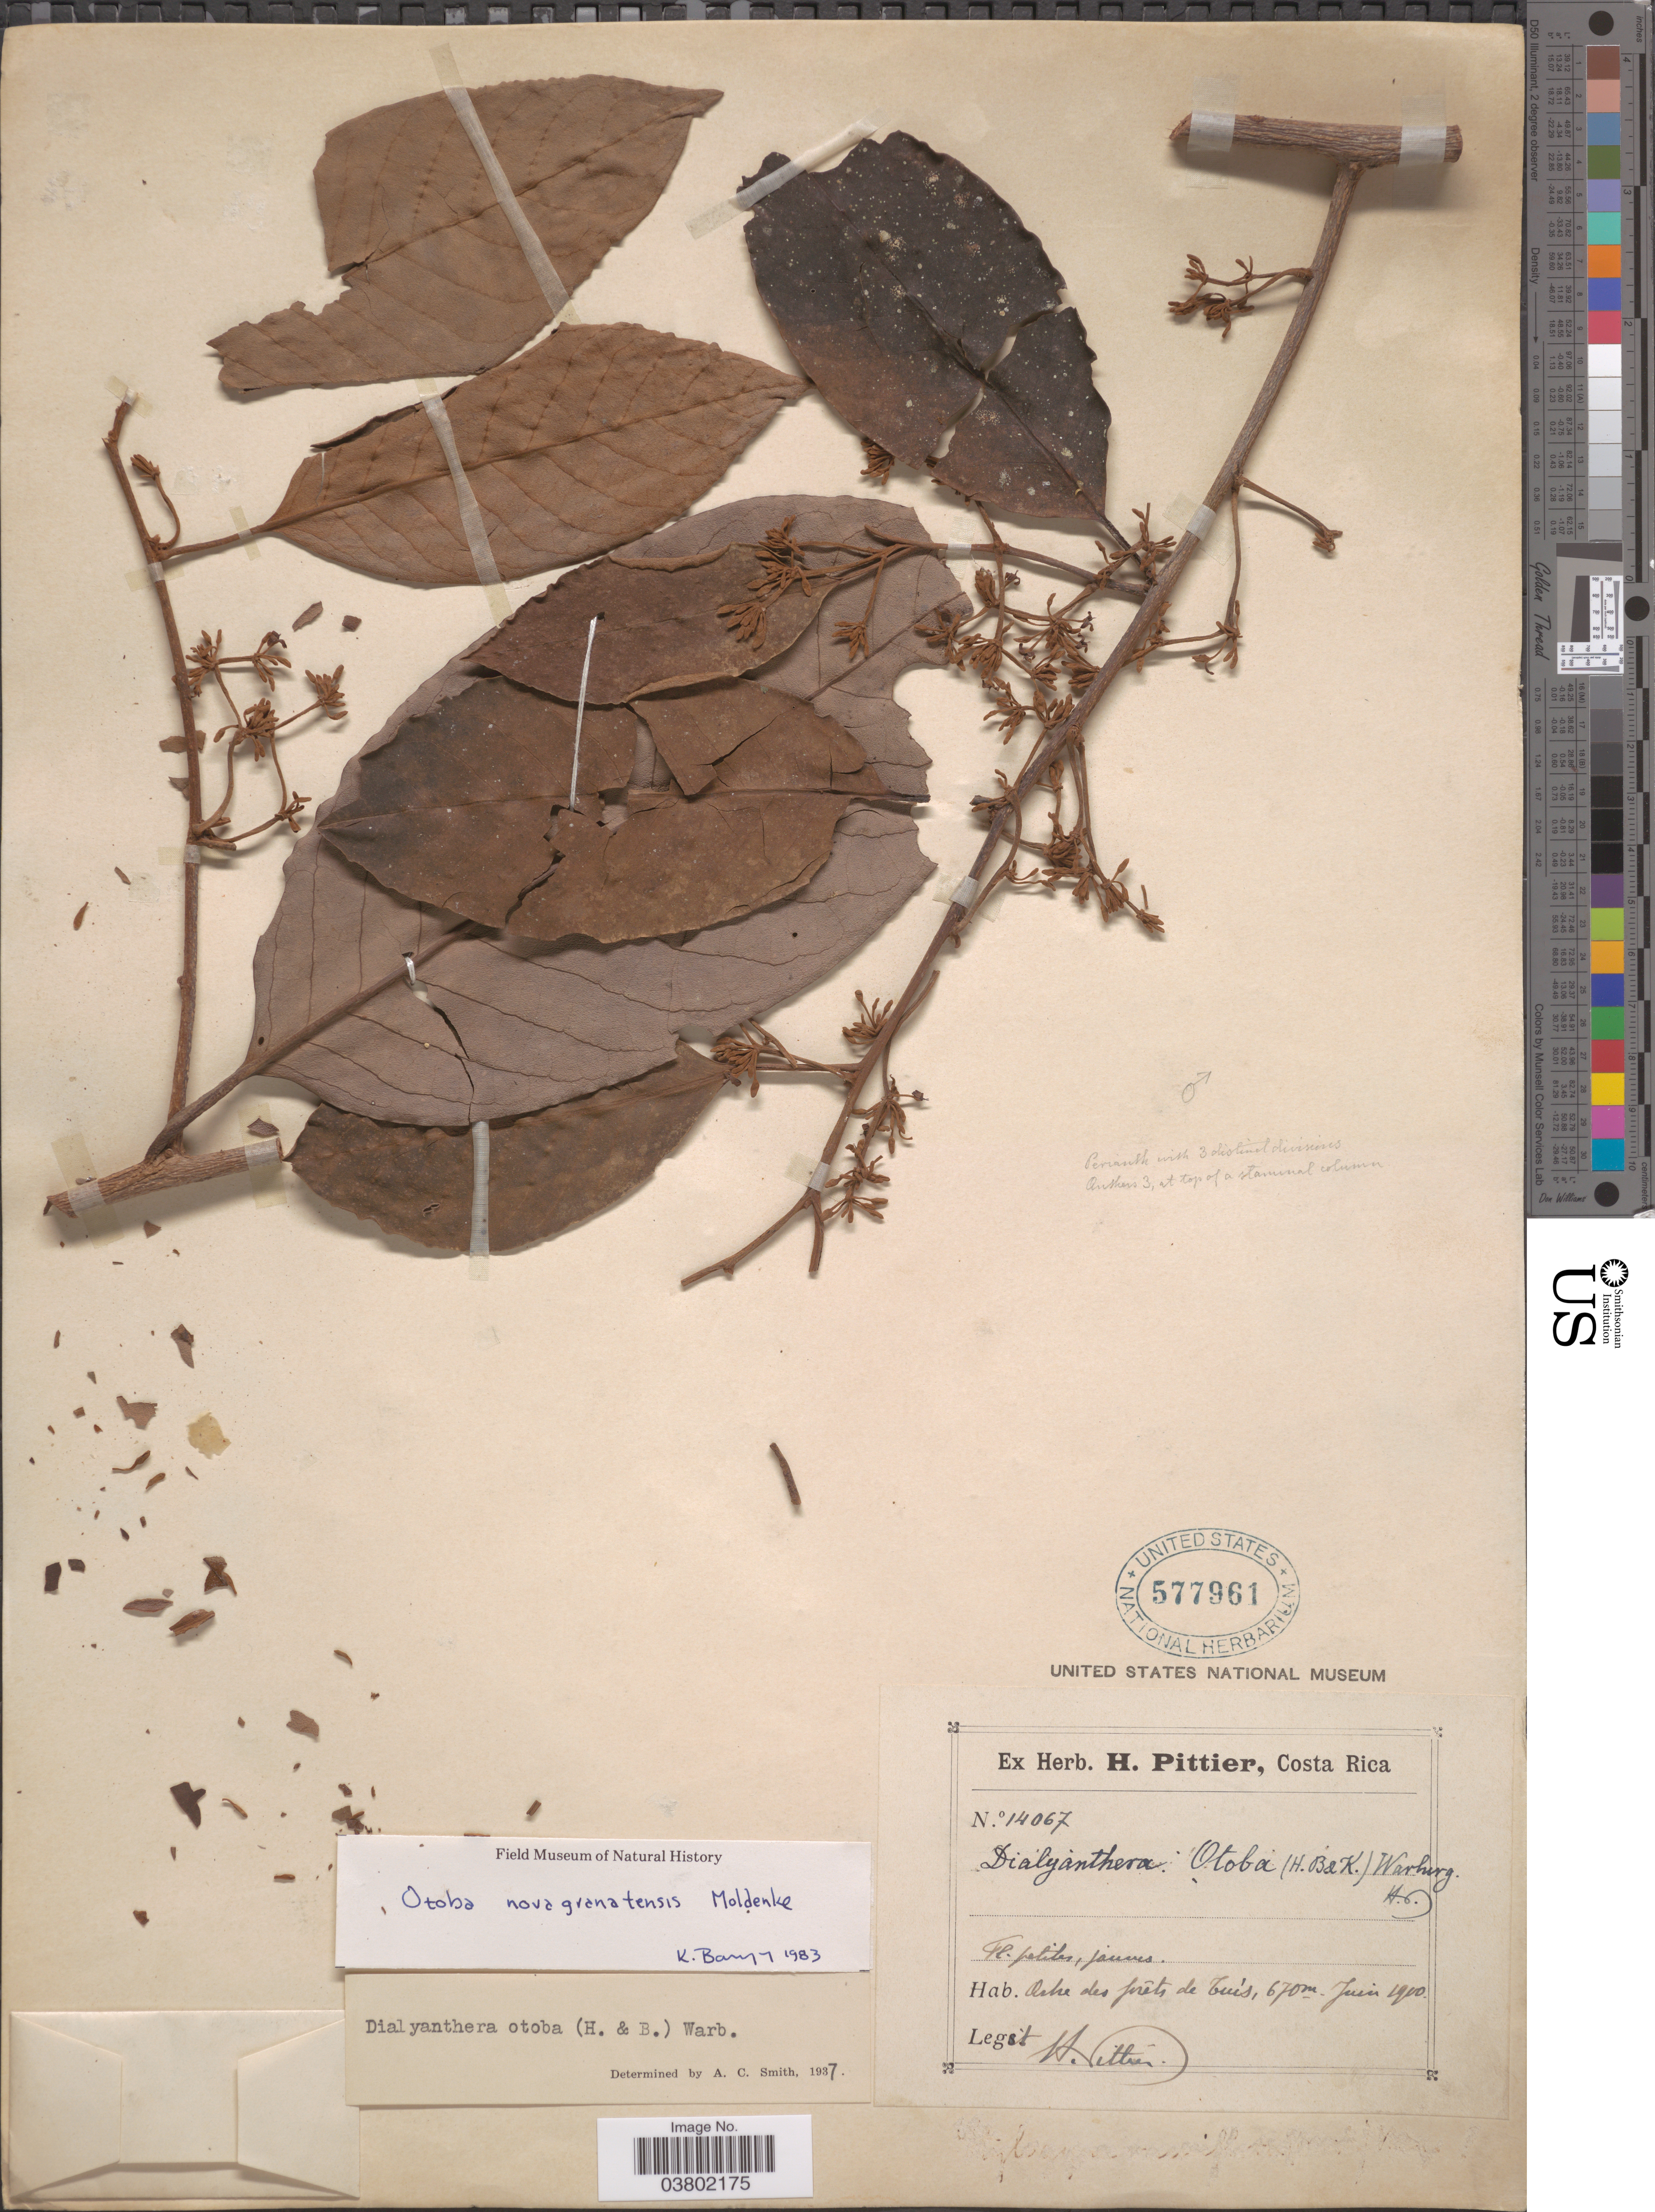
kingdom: Plantae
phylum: Tracheophyta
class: Magnoliopsida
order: Magnoliales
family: Myristicaceae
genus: Otoba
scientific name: Otoba novogranatensis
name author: Moldenke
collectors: H. F. Pittier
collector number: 14067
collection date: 1900-06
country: Costa Rica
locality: Arbre des forêts de Tuis.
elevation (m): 670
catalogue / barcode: US 577961